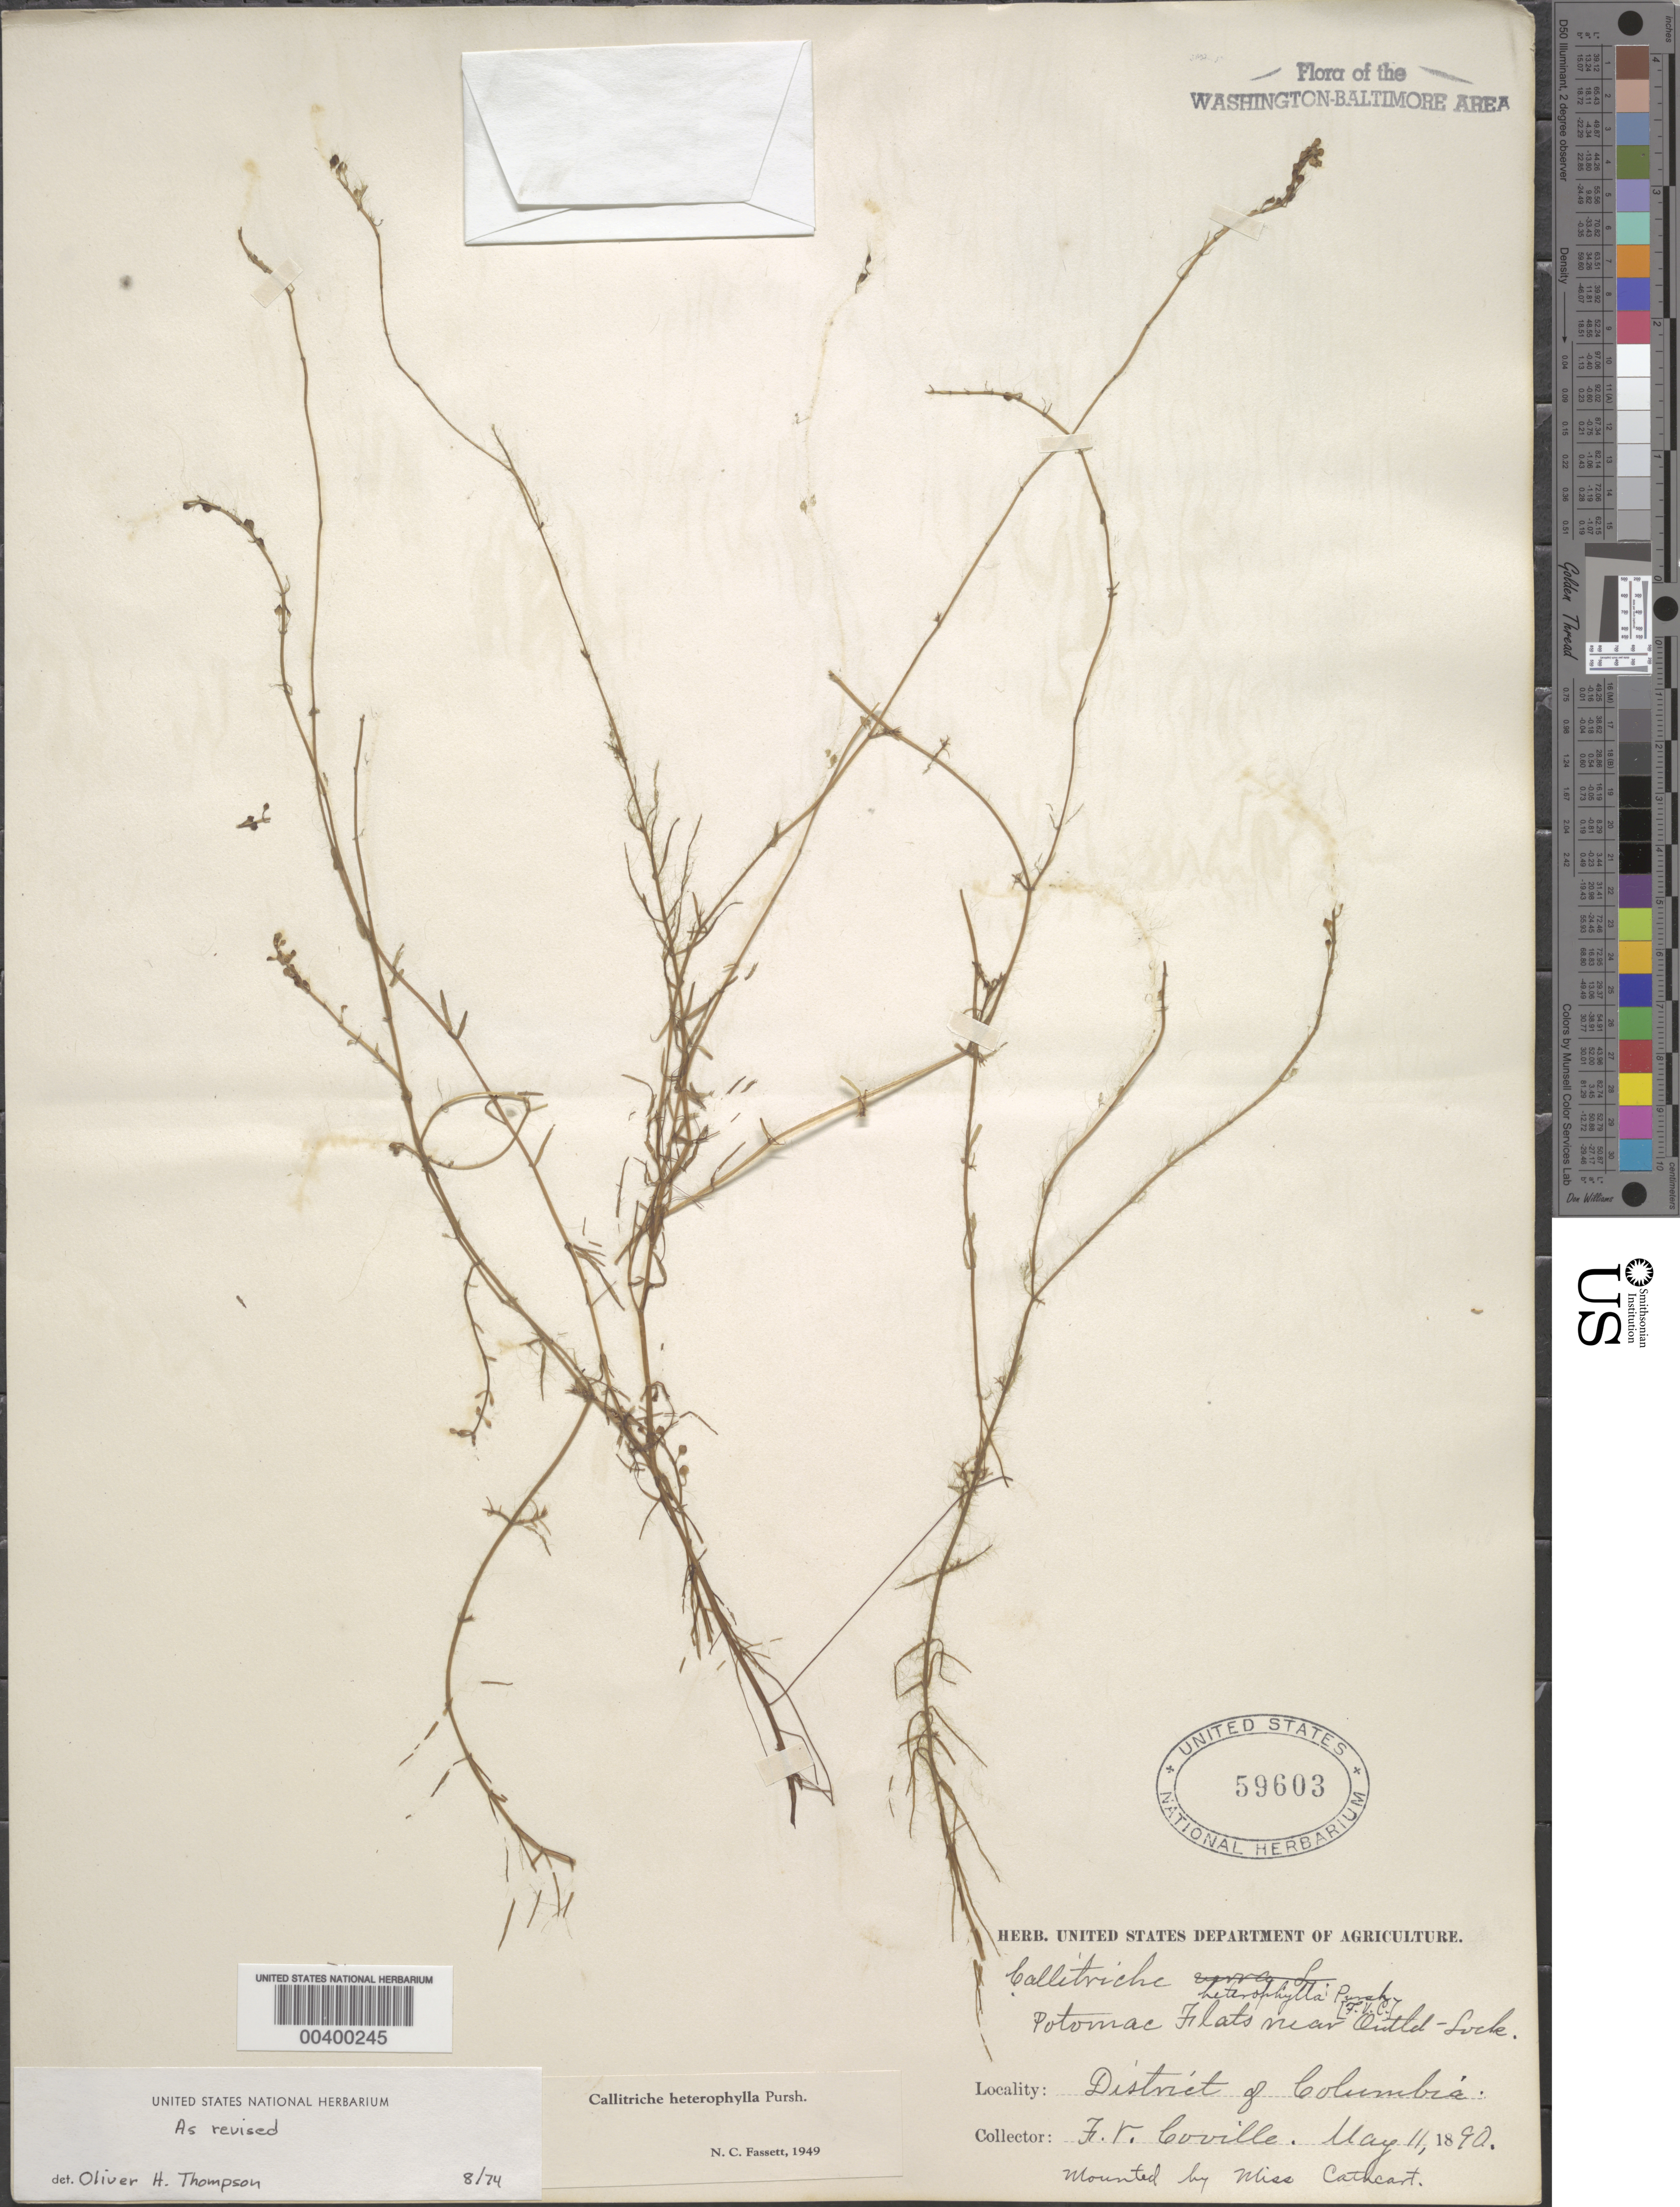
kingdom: Plantae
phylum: Tracheophyta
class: Magnoliopsida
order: Lamiales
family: Plantaginaceae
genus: Callitriche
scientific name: Callitriche heterophylla Pursh emend. Darby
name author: Pursh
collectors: F. V. Coville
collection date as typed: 11 May 1890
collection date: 1890-05-11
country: United States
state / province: District of Columbia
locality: Potomac flats, Outlet Lock vicinity C. & O. Canal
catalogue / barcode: US 59603